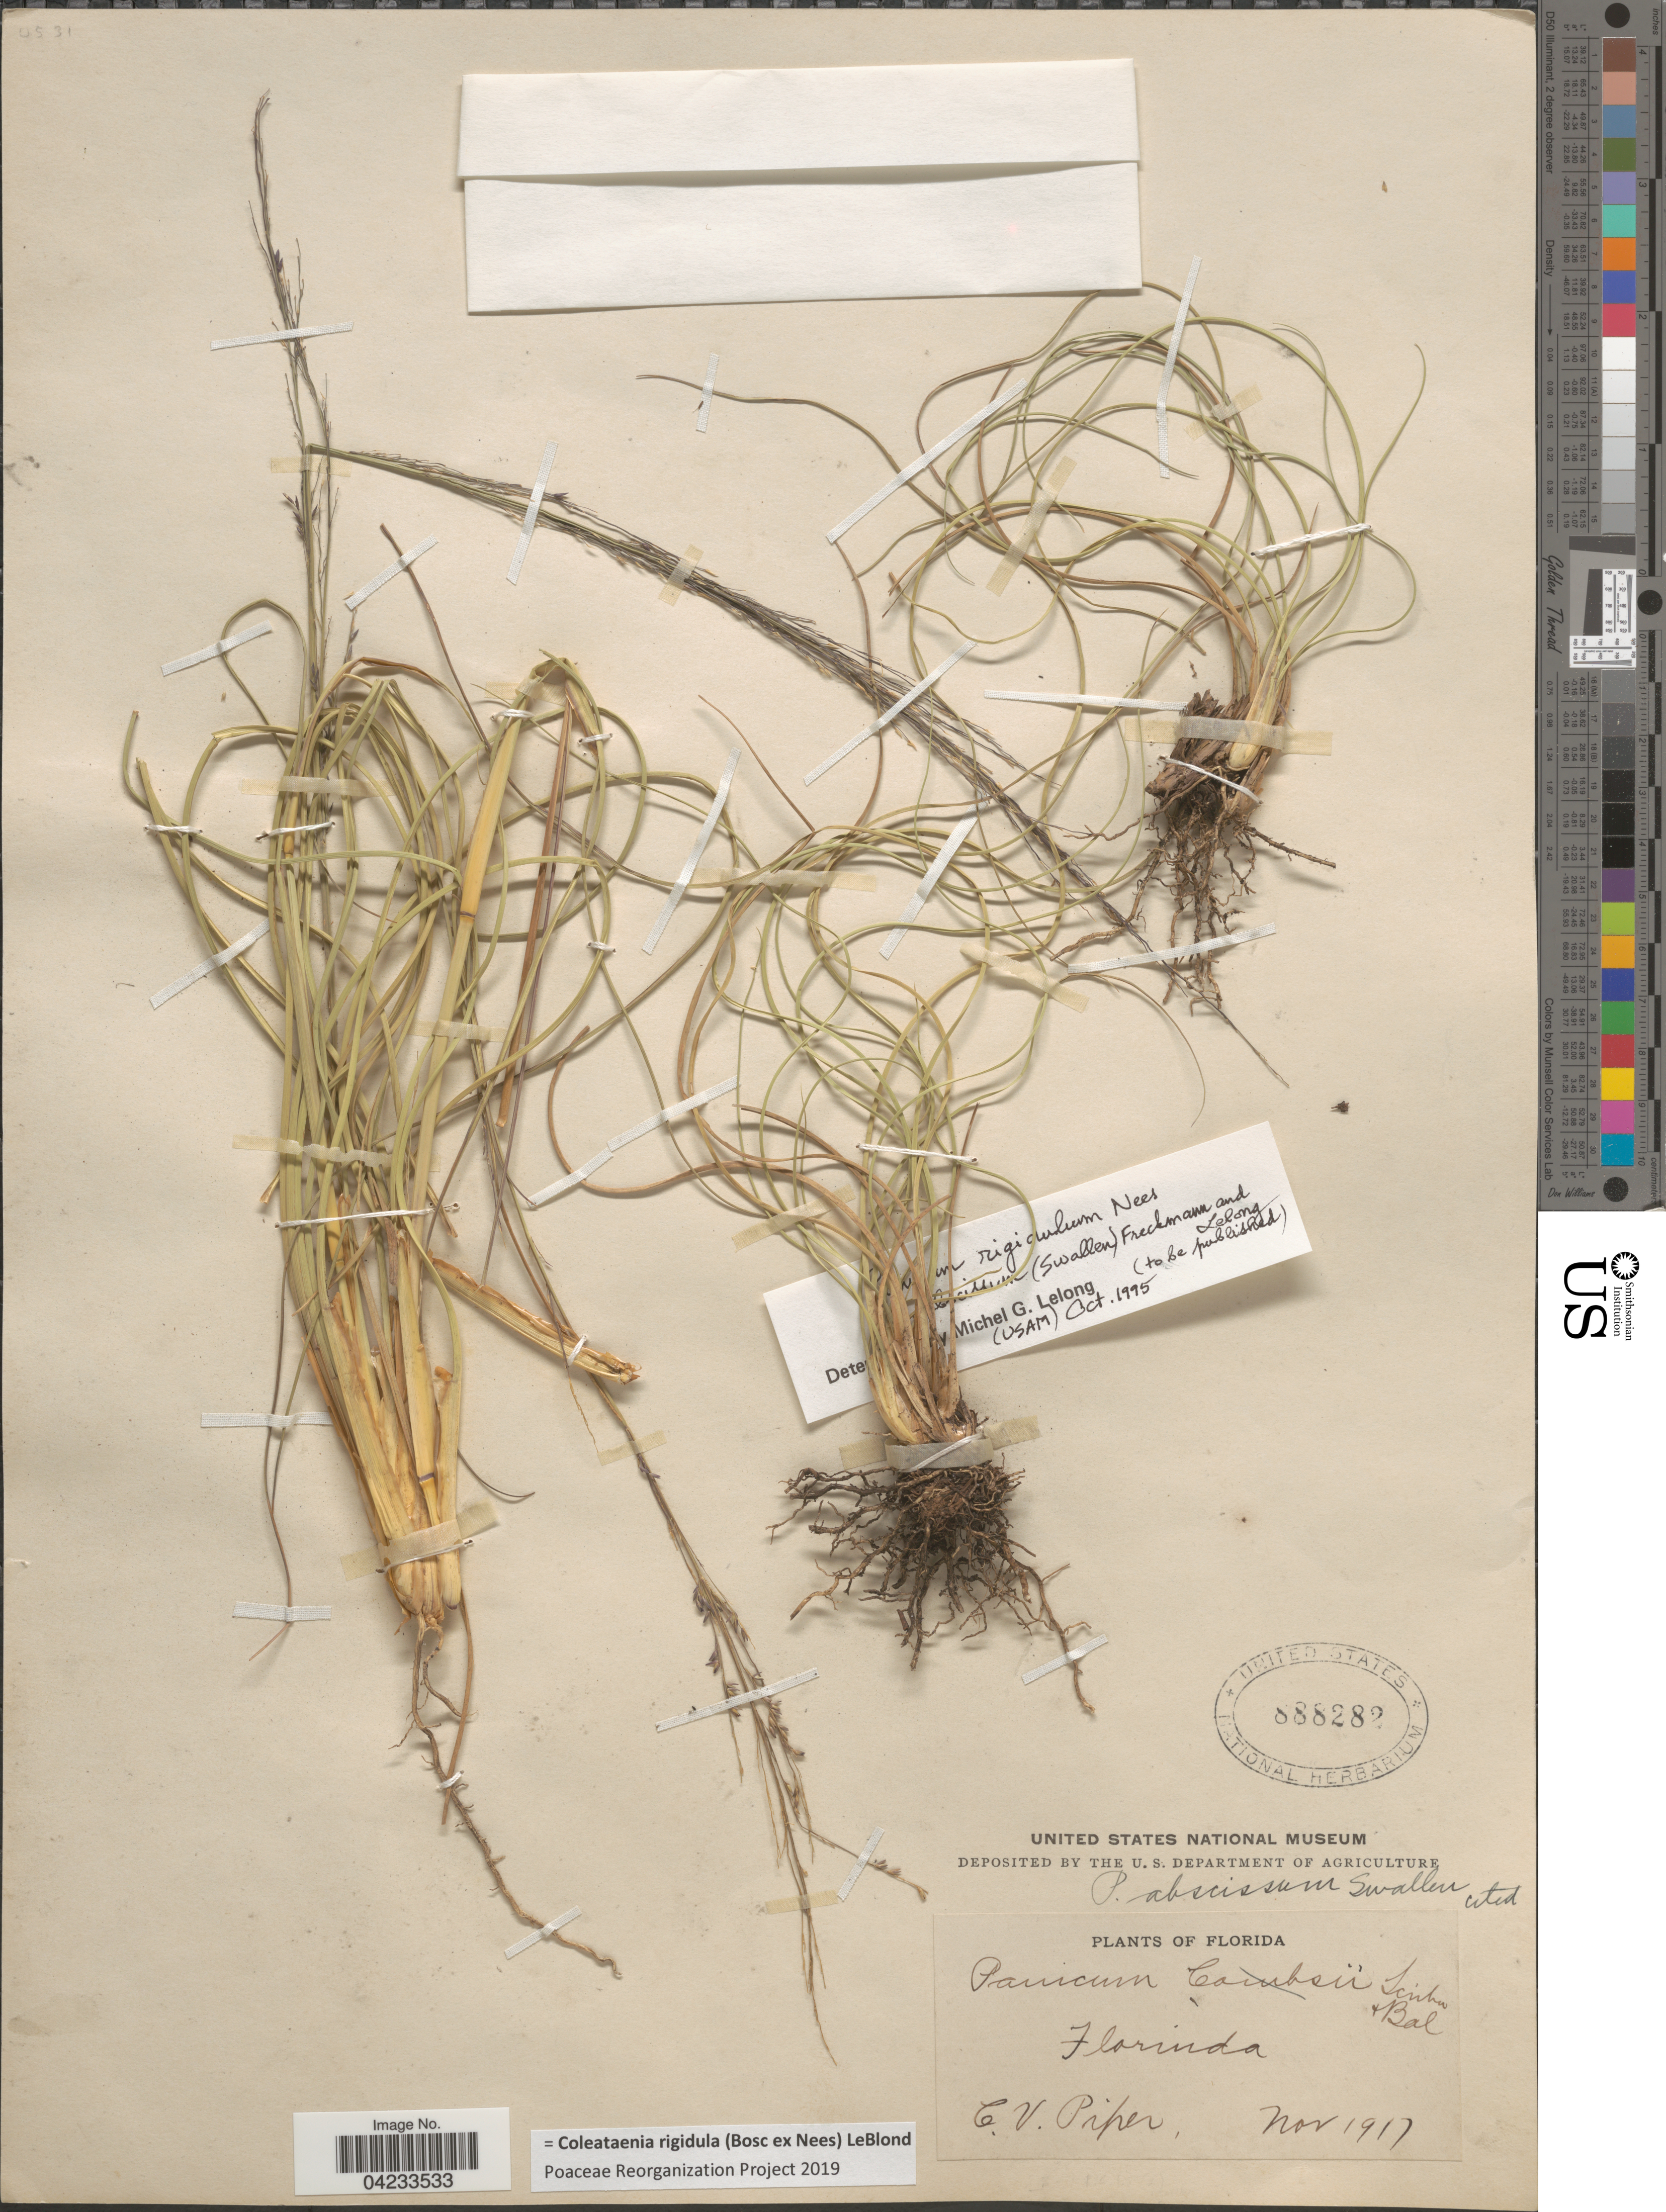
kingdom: Plantae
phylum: Tracheophyta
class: Liliopsida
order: Poales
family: Poaceae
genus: Coleataenia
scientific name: Coleataenia rigidula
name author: (Bosc ex Nees) LeBlond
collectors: C. V. Piper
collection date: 1917-11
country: United States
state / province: Florida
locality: Florinda.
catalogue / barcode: US 888282